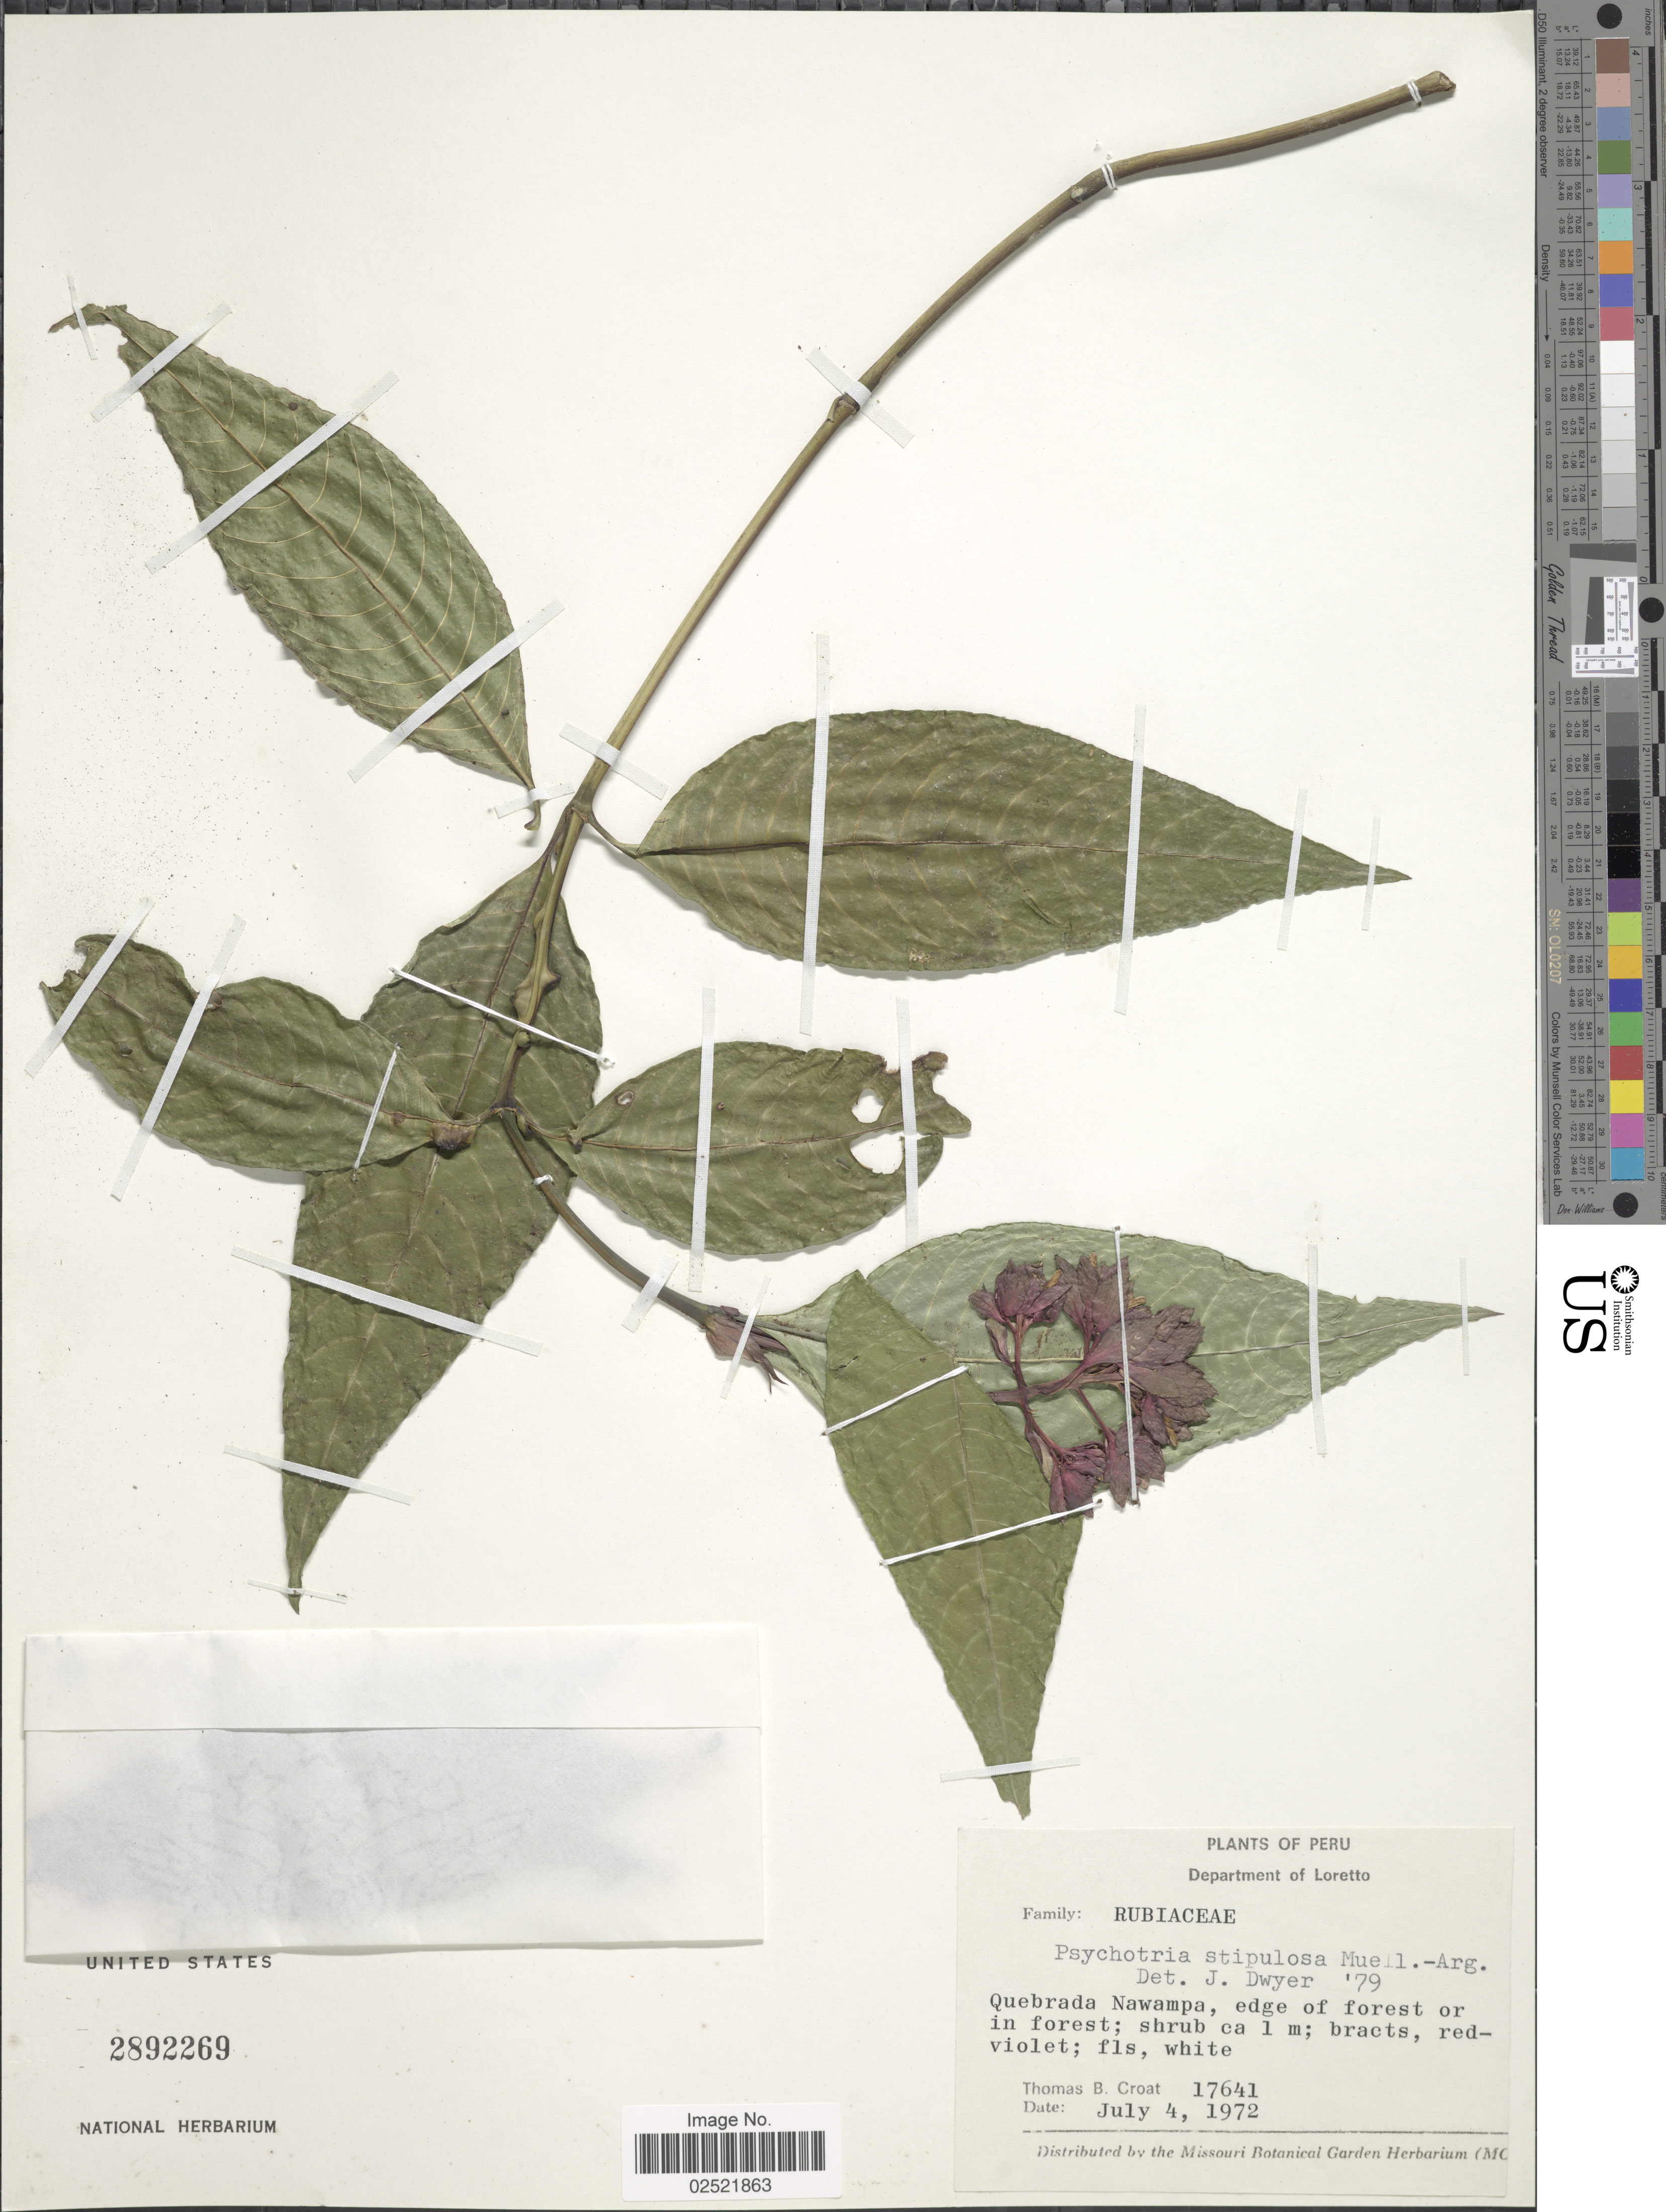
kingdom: Plantae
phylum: Tracheophyta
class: Magnoliopsida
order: Gentianales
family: Rubiaceae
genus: Psychotria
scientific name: Psychotria stipulosa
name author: Müll. Arg.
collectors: T. B. Croat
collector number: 17641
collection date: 1972-07-04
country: Peru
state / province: Loreto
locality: Quebrada Nawampa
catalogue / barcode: US 2892269